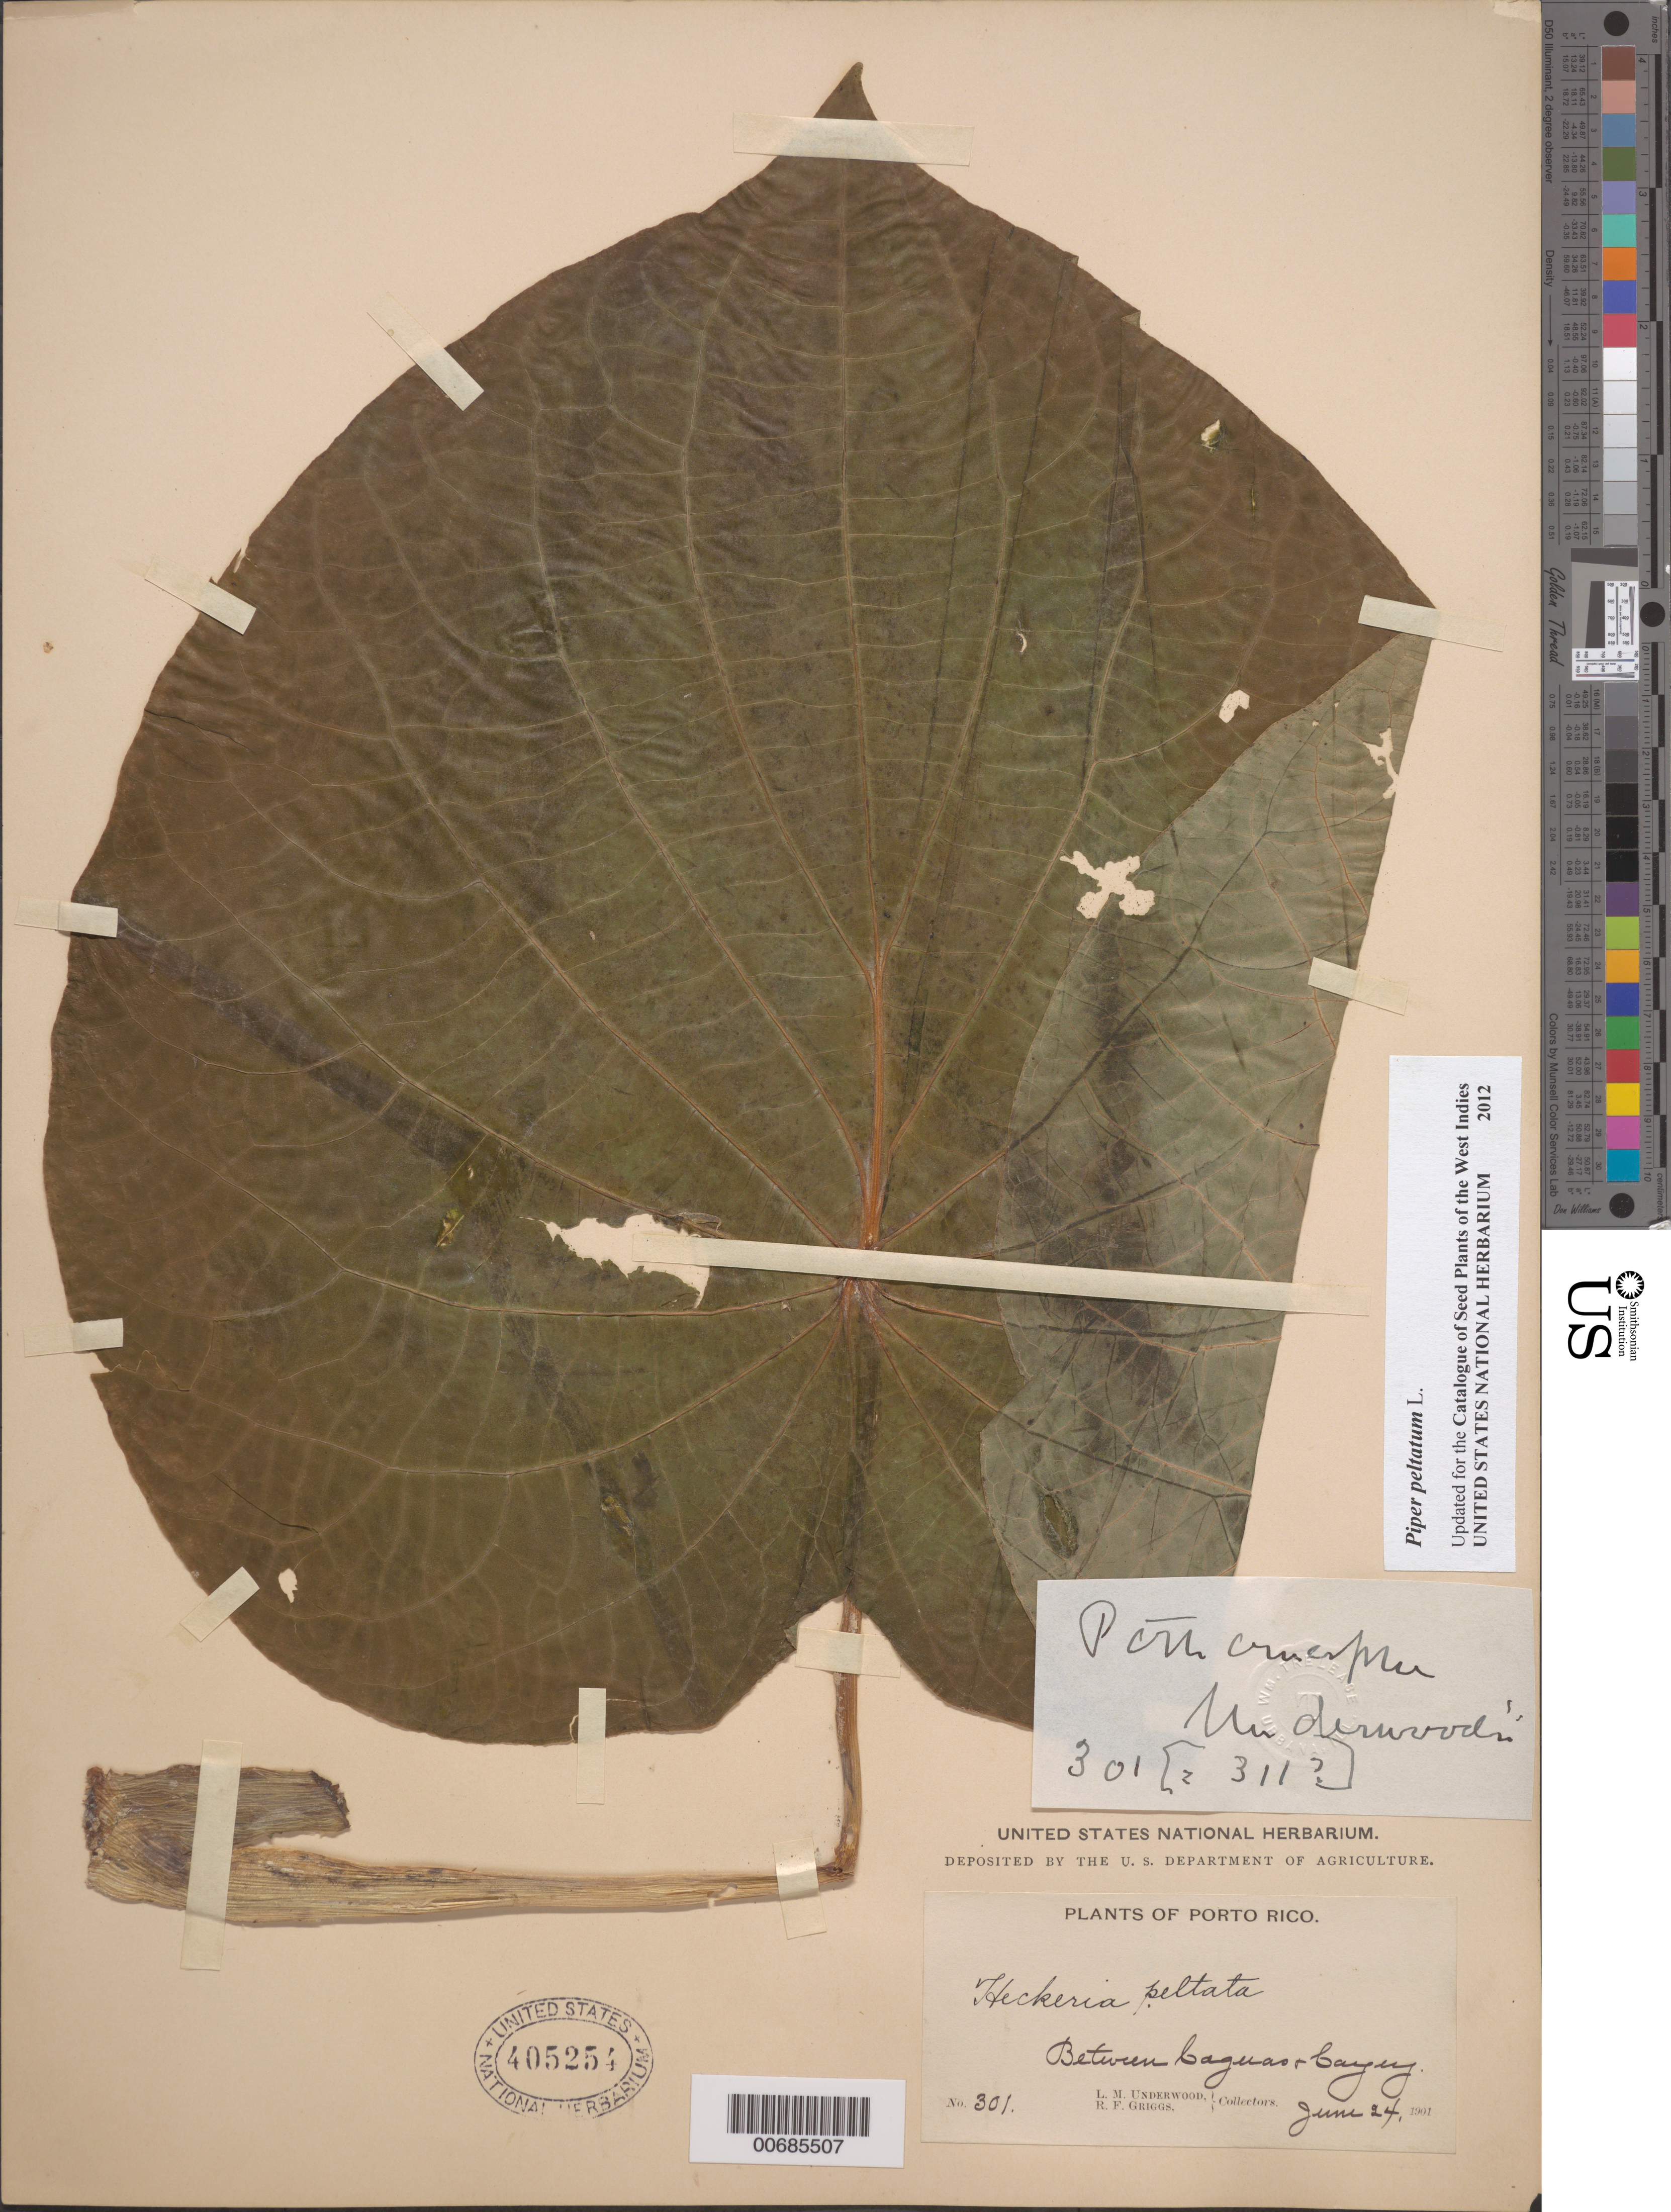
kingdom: Plantae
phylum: Tracheophyta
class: Magnoliopsida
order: Piperales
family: Piperaceae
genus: Piper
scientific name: Piper peltatum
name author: L.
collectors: L. M. Underwood & R. F. Griggs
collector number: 301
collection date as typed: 24 Jun 1901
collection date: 1901-06-24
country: Puerto Rico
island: Greater Antilles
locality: Between Laguaso + Layuy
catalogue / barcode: US 405254